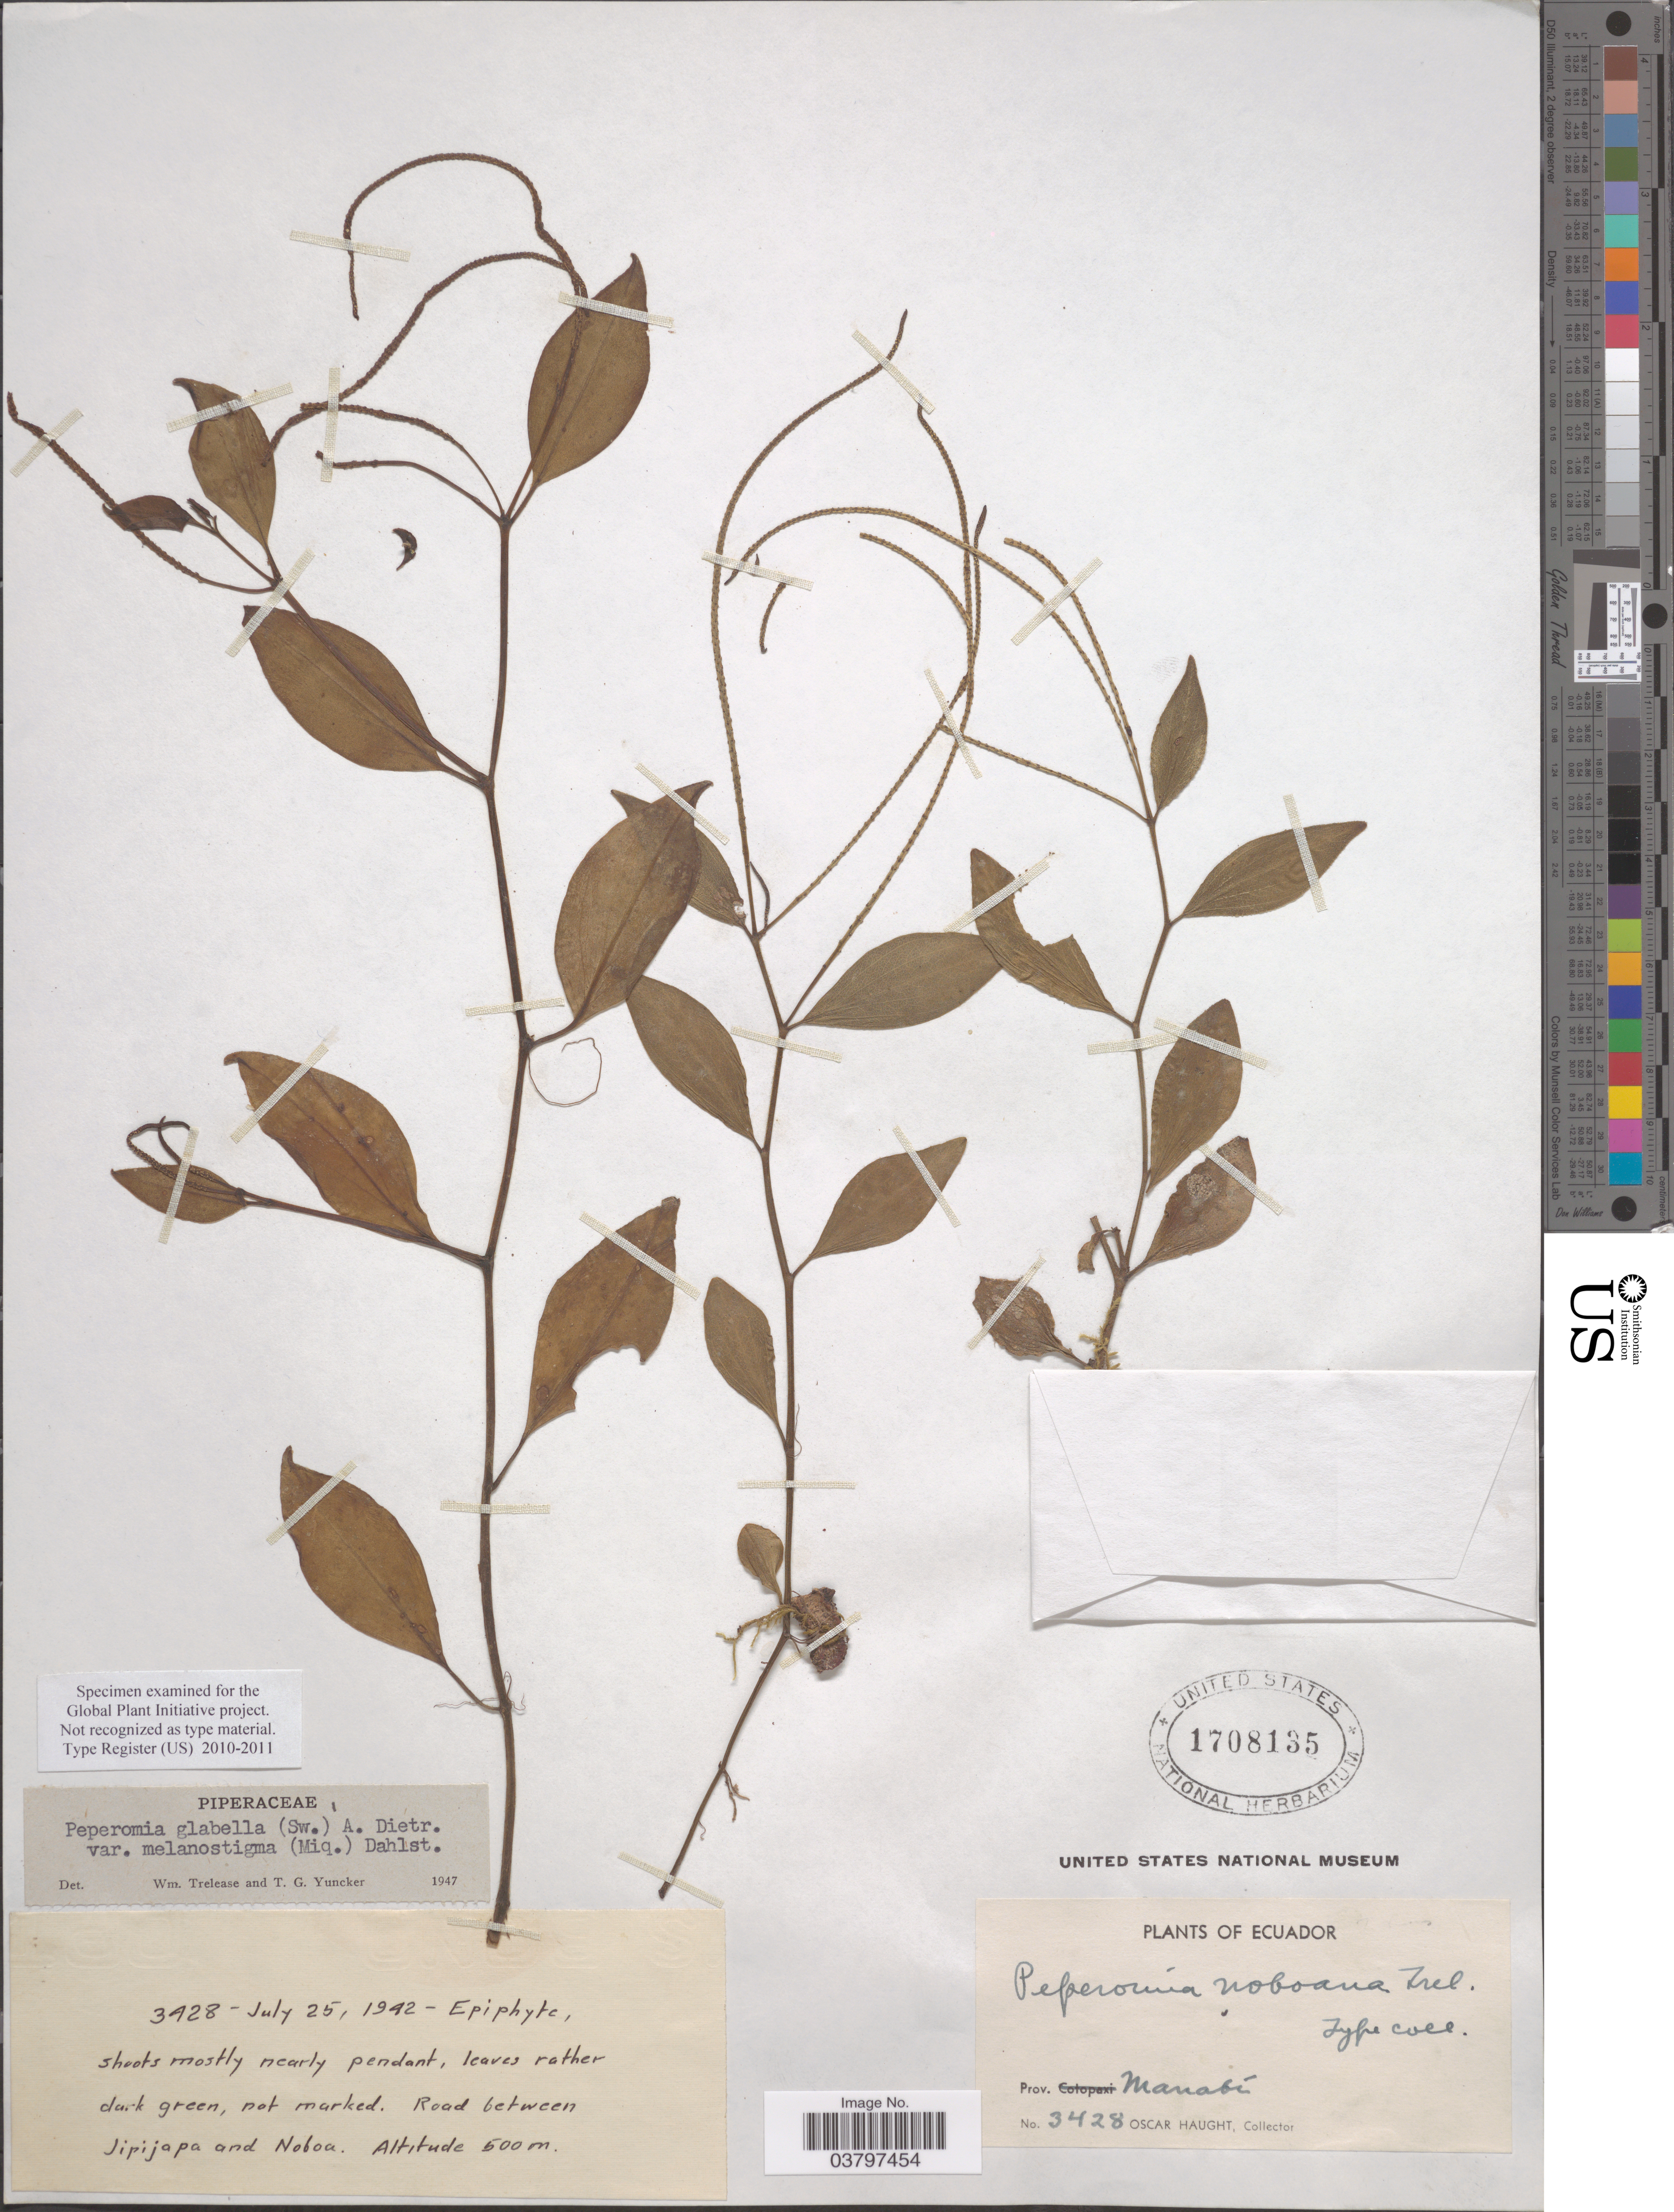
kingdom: Plantae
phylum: Tracheophyta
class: Magnoliopsida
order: Piperales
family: Piperaceae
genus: Peperomia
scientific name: Peperomia glabella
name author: (Sw.) A. Dietr.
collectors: O. Haught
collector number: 3428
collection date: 1942-07-25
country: Ecuador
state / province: Manabí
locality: Road between Jipijapa and Noboa.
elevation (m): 500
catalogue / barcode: US 1708135